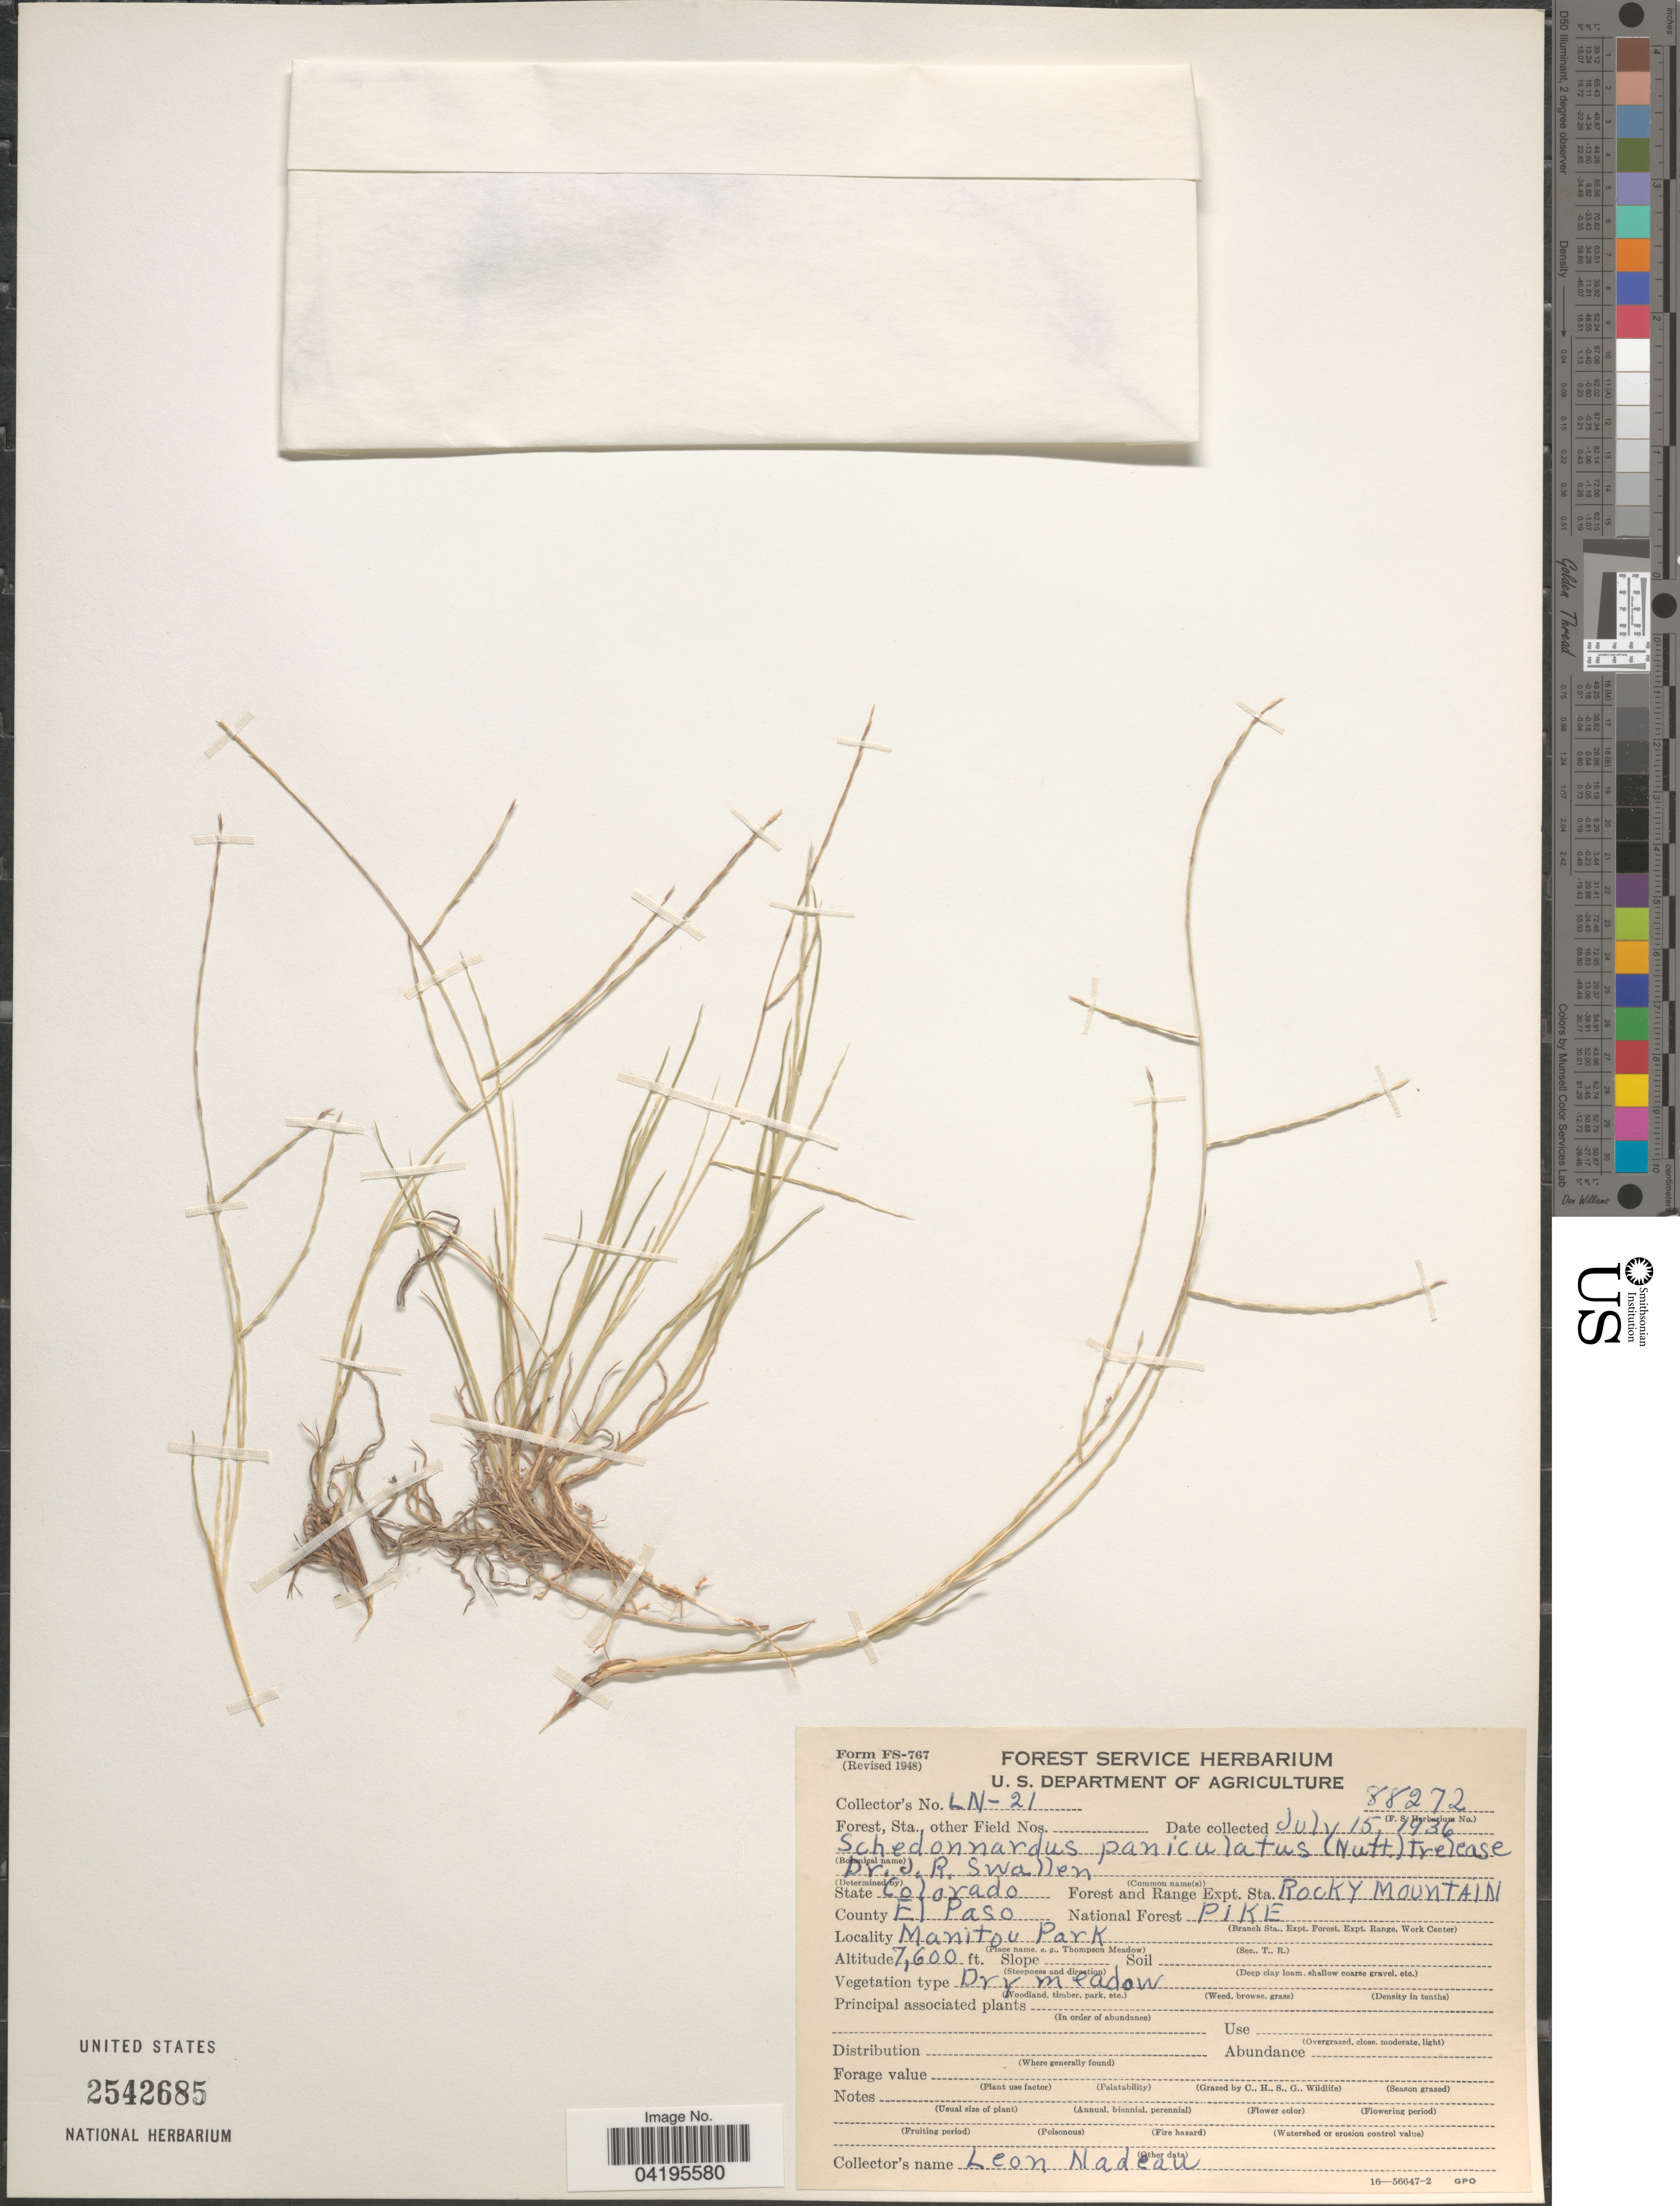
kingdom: Plantae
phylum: Tracheophyta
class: Liliopsida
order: Poales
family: Poaceae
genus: Muhlenbergia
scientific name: Muhlenbergia paniculata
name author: (Nutt.) Columbus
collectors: L. Nadeau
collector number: LN-21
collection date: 1936-07-15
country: United States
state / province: Colorado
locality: Rocky Mountain. County El Paso. National Forest Pike. Manitou Park.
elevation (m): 2316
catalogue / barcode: US 2542685